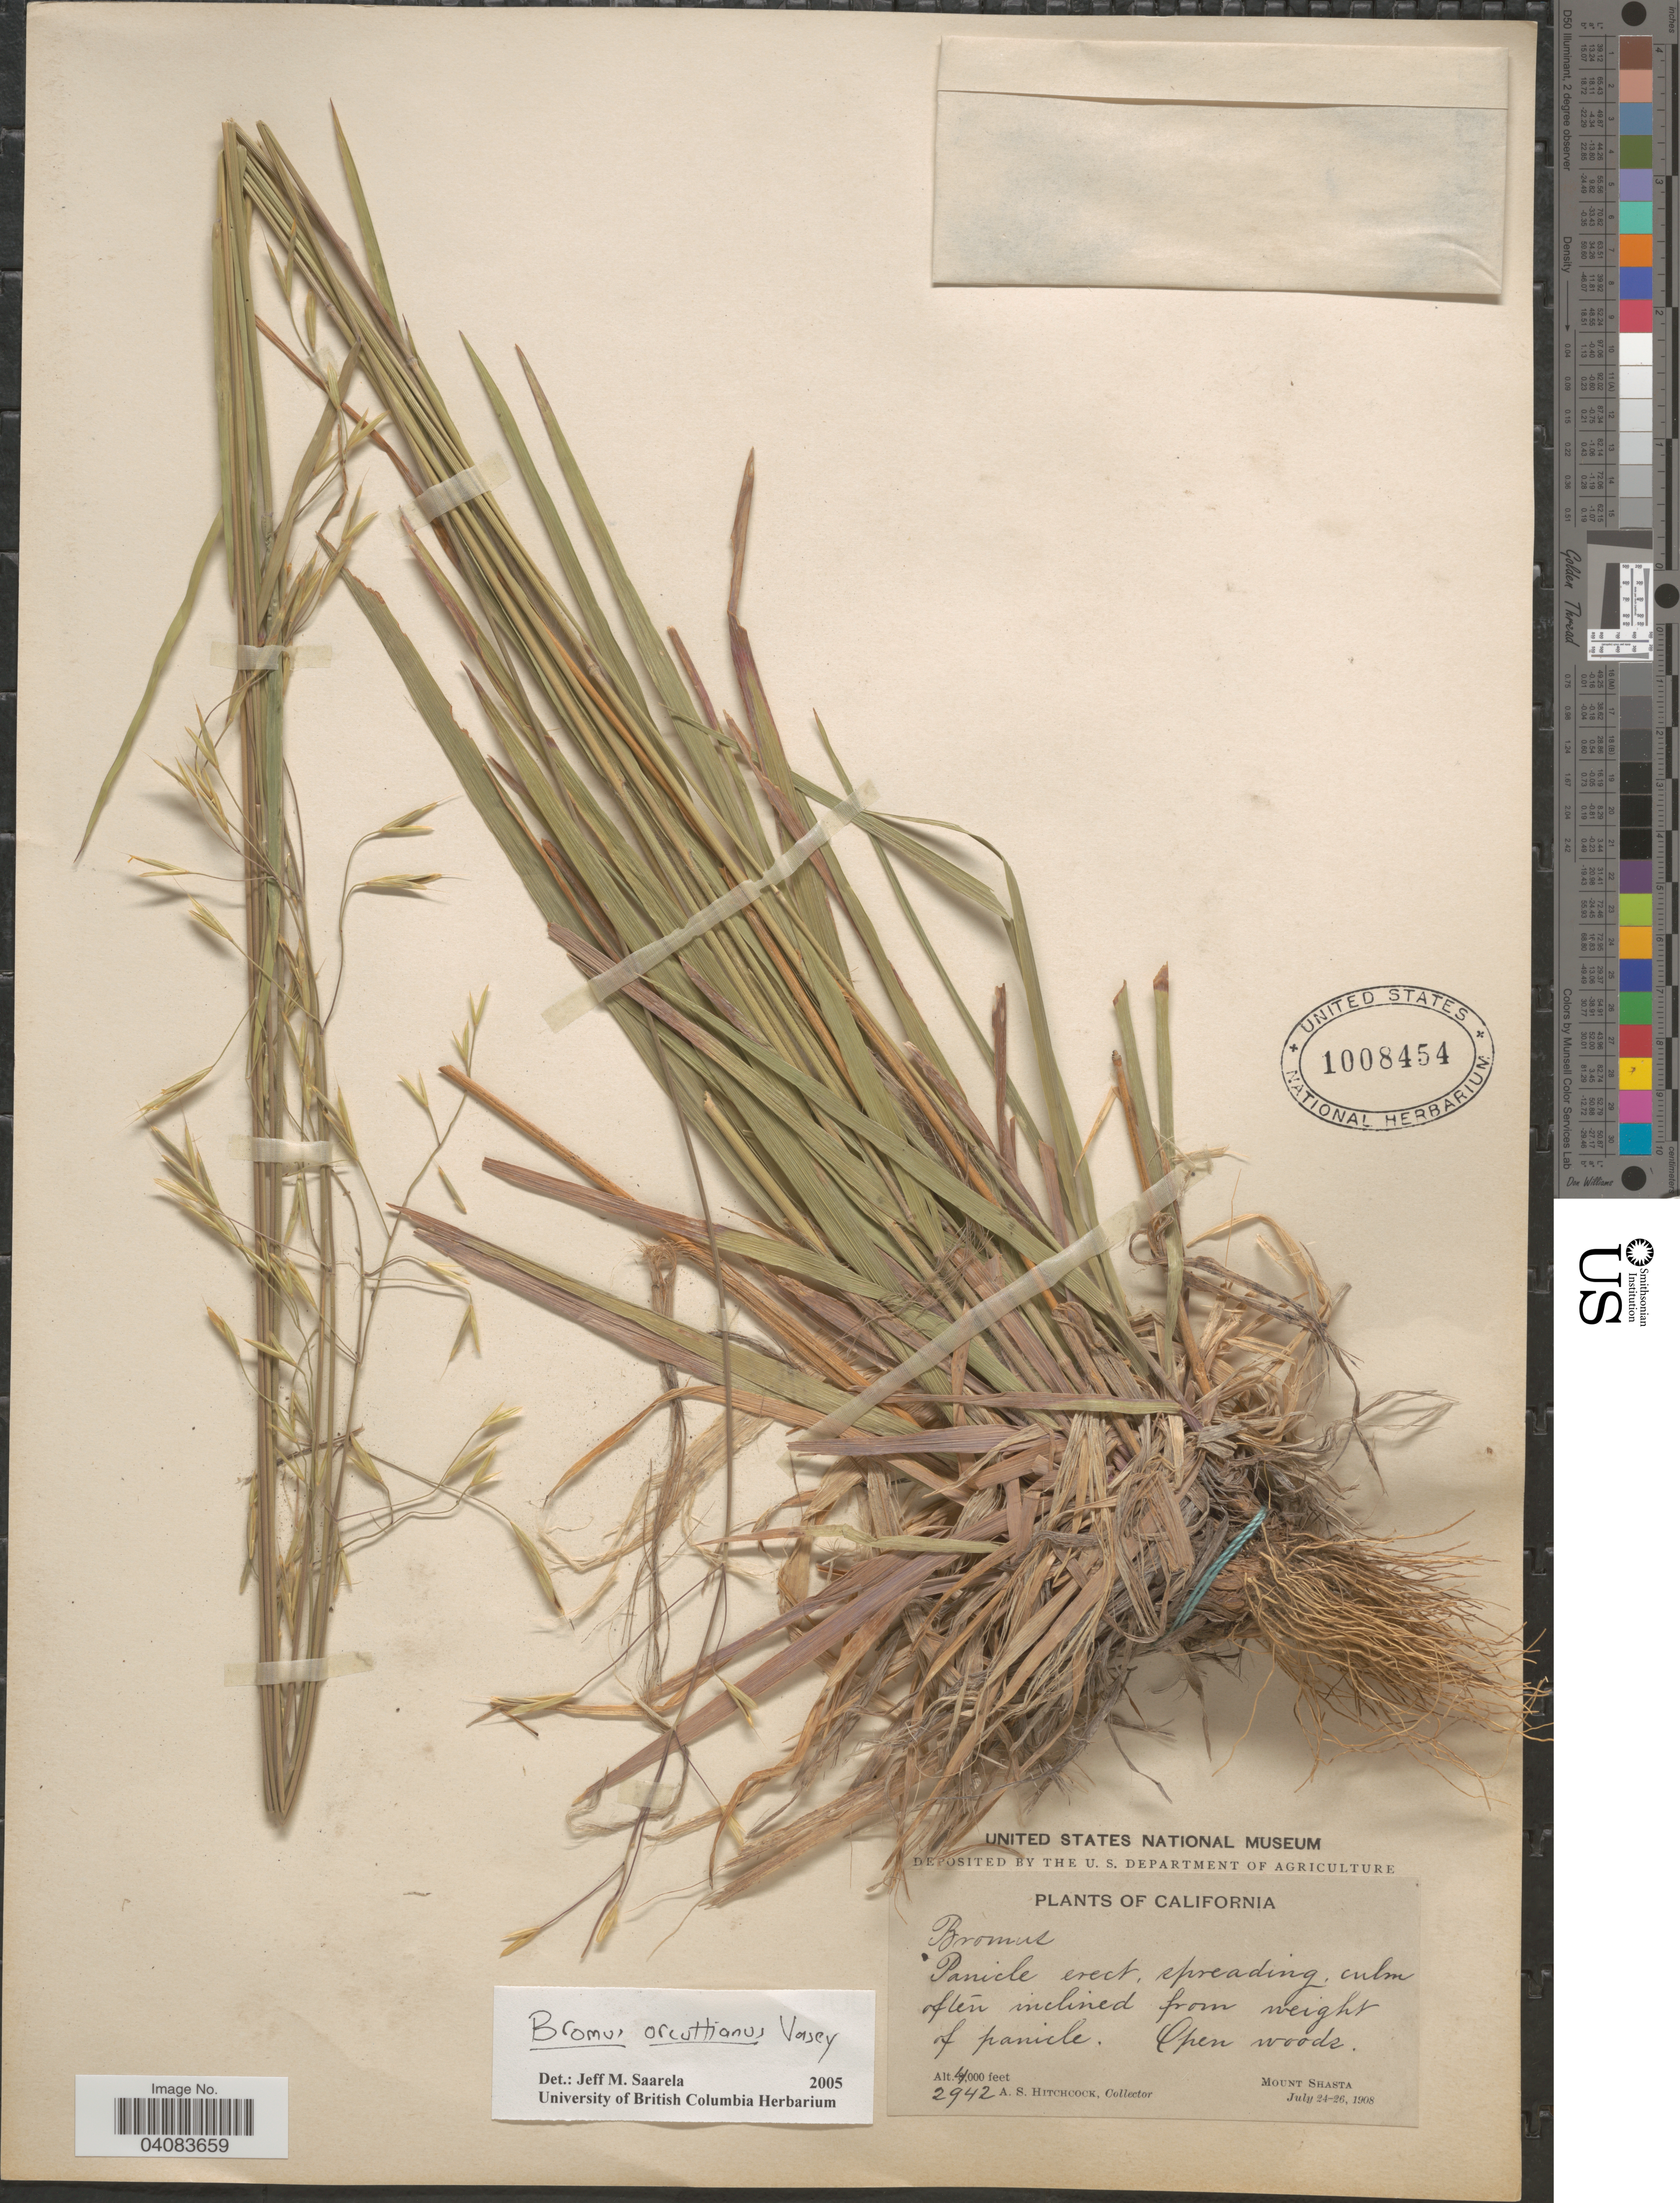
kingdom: Plantae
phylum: Tracheophyta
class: Liliopsida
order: Poales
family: Poaceae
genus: Bromus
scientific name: Bromus orcuttianus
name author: Vasey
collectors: A. S. Hitchcock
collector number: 2942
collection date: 1908-07-24/1908-07-26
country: United States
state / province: California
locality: Mount Shasta.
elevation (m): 1219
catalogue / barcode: US 1008454